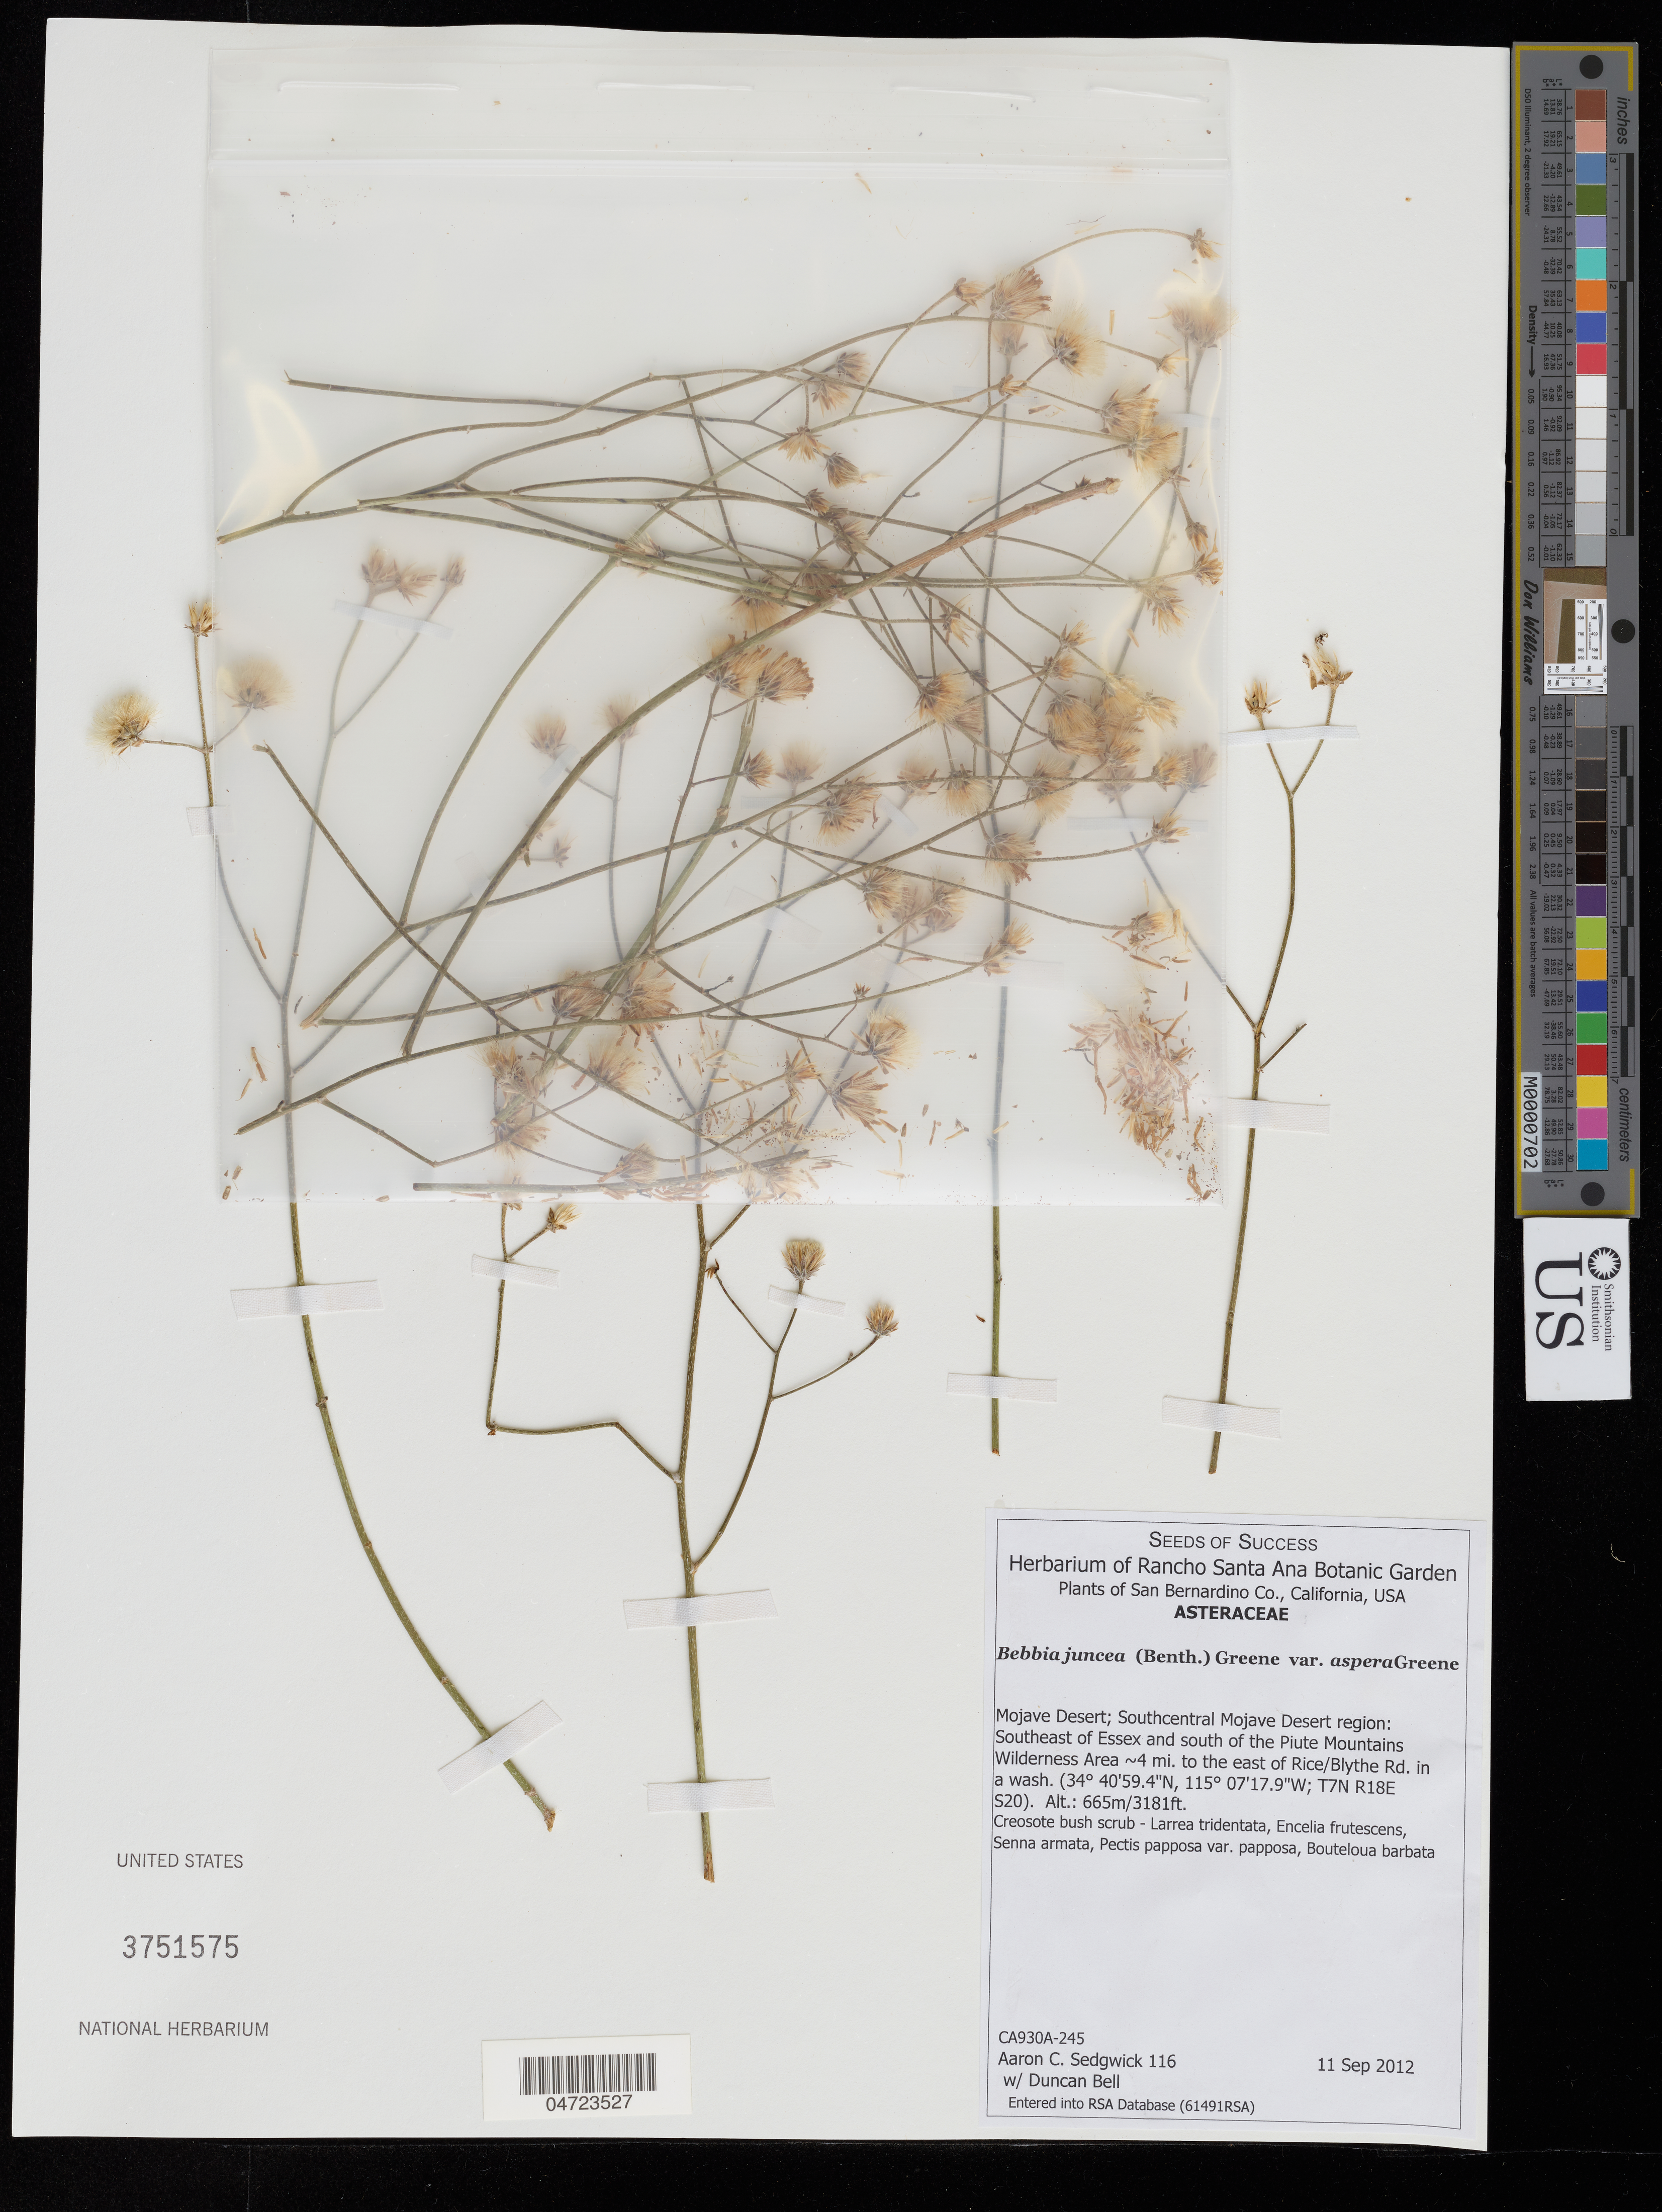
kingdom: Plantae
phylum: Tracheophyta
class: Magnoliopsida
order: Asterales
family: Asteraceae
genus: Bebbia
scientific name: Bebbia juncea var. aspera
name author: Greene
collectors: A. Sedgwick & D. S. Bell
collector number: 116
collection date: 2012-09-11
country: United States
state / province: California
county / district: San Bernardino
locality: San Bernardino Co. Mojave Desert; Southcentral Mojave Desert region: Southeast of Essex and south of the Piute Mountains Wilderness Area ~4 mi. to the east of Rice/Blythe Rd. in a wash. (T7N R18E S20).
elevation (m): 665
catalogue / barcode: US 3751575